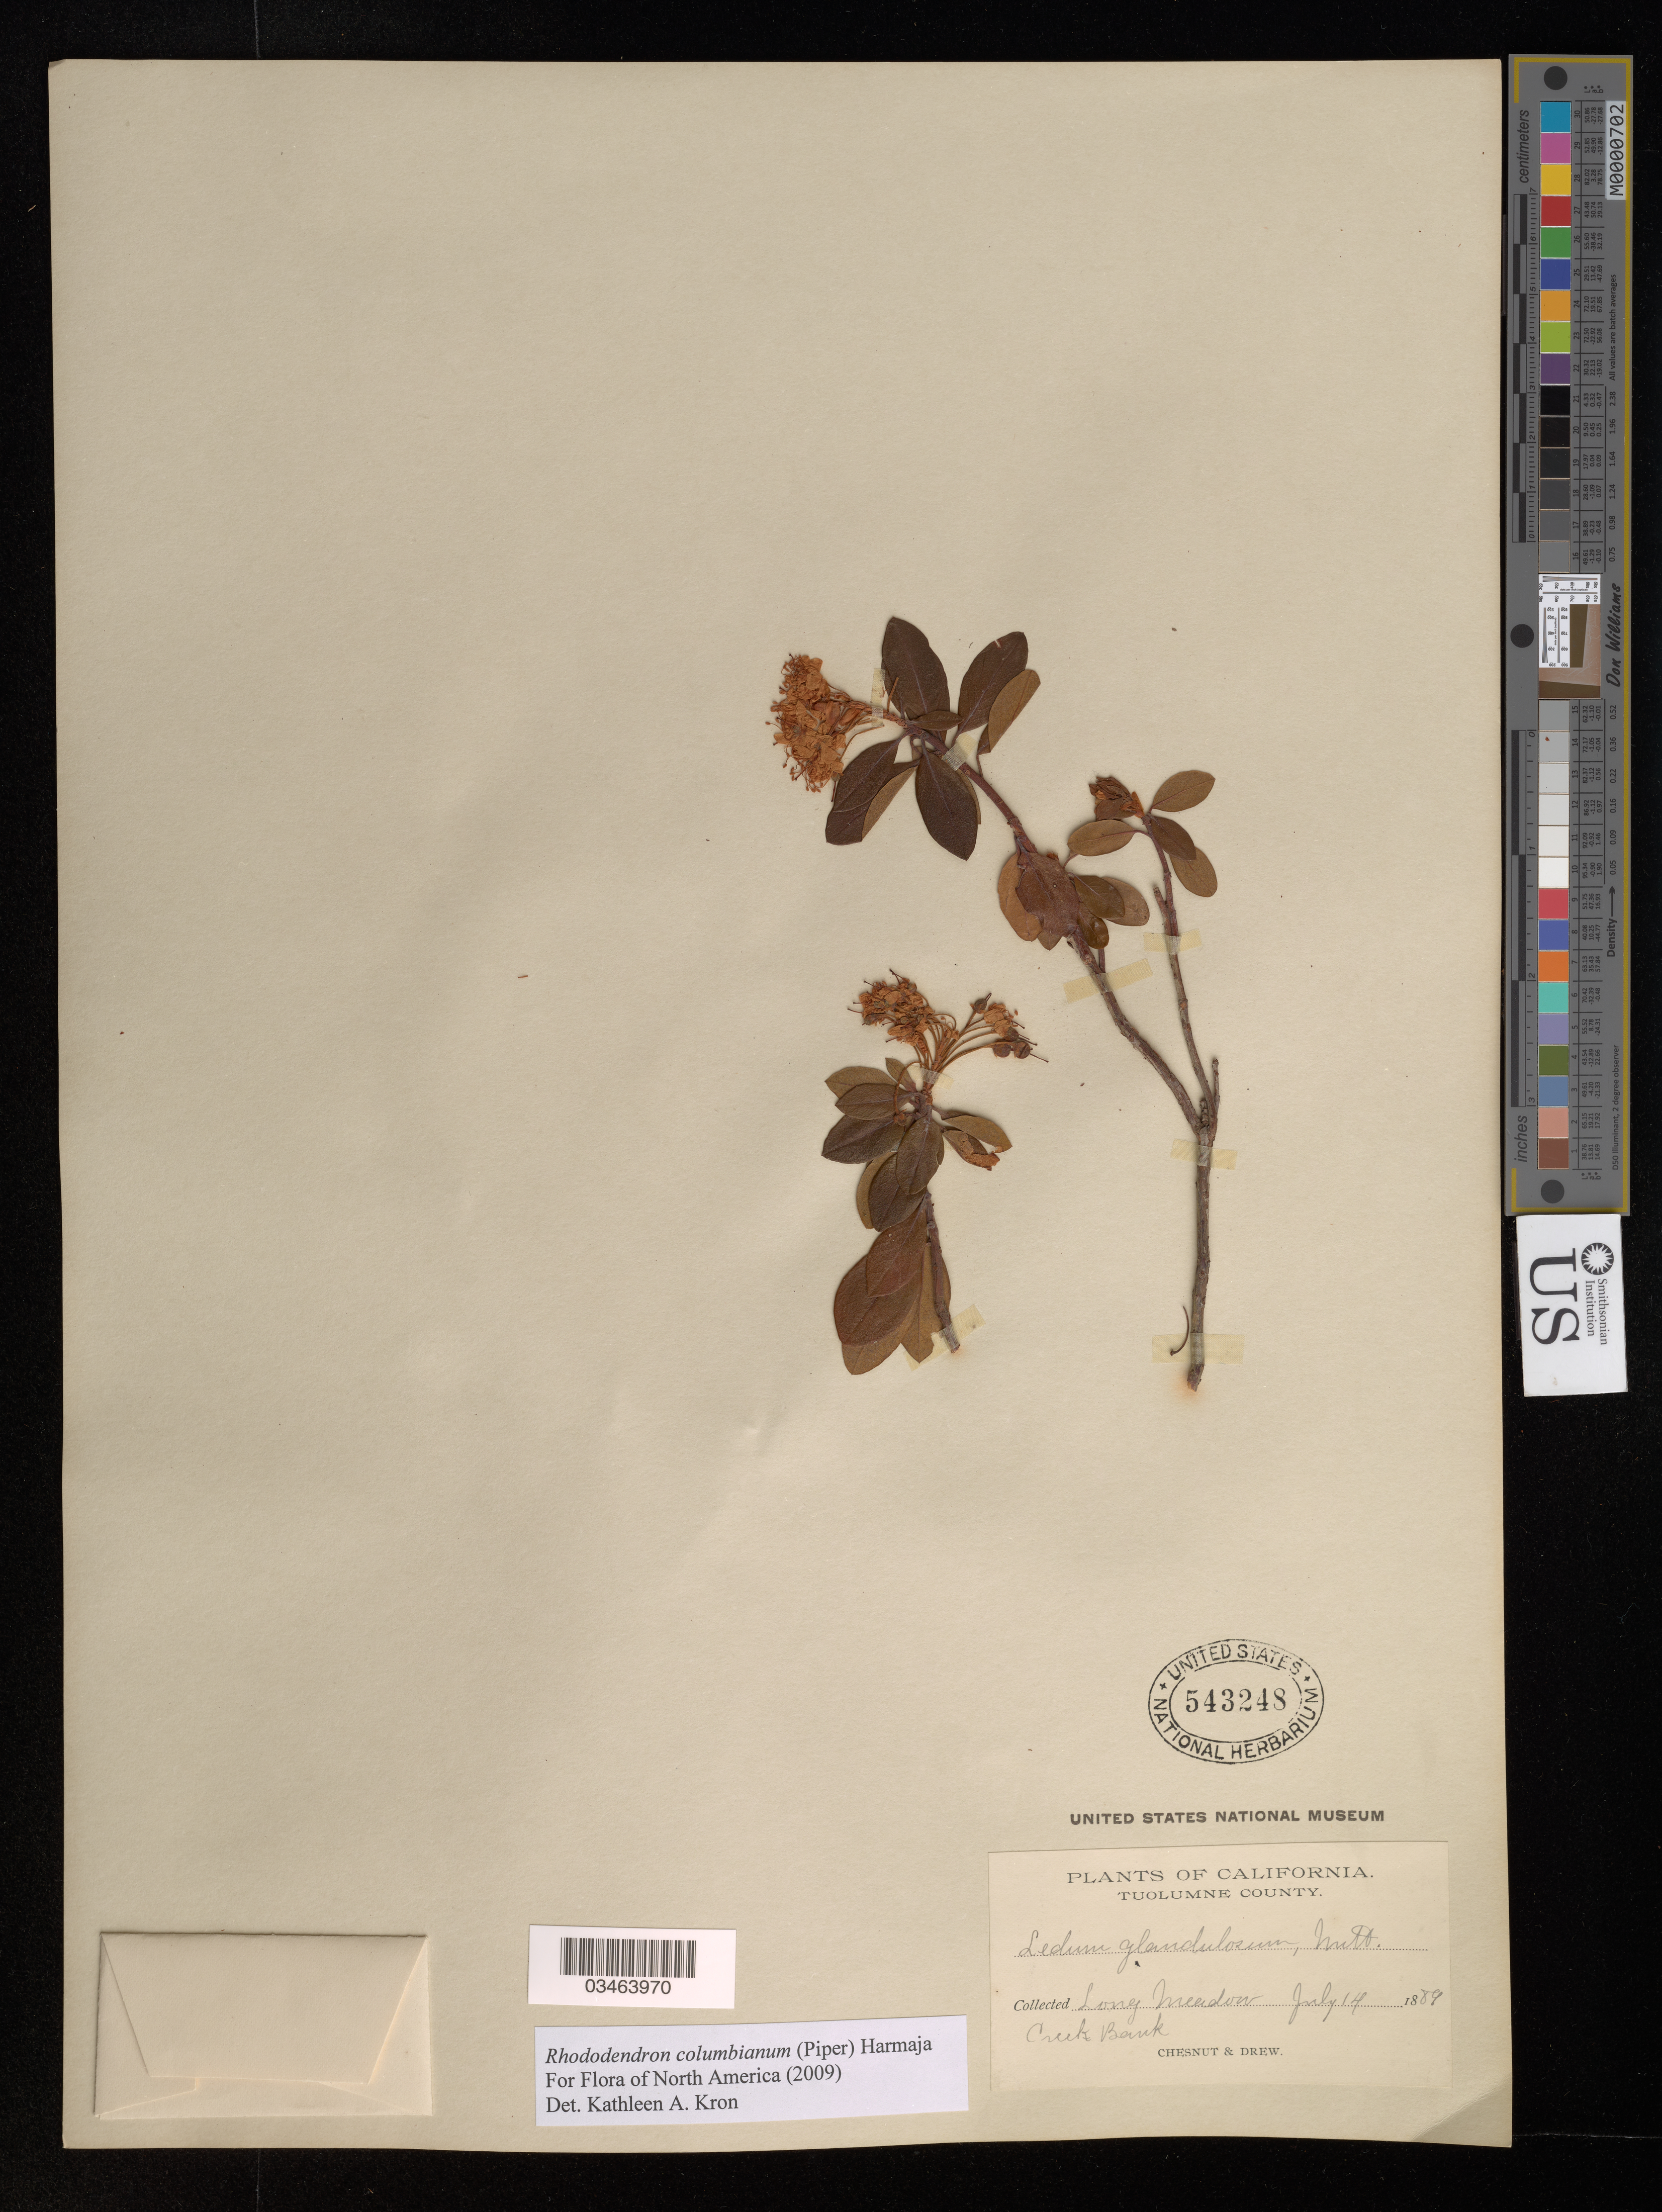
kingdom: Plantae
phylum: Tracheophyta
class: Magnoliopsida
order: Ericales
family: Ericaceae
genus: Rhododendron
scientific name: Rhododendron columbianum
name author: (Piper) Harmaja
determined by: Kron, K. A.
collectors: Chesnut & Drew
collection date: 1889-07-14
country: United States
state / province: California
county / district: Tuolumne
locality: Tuolumne County. Long Meadow. Creek Bank.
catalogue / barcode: US 543248